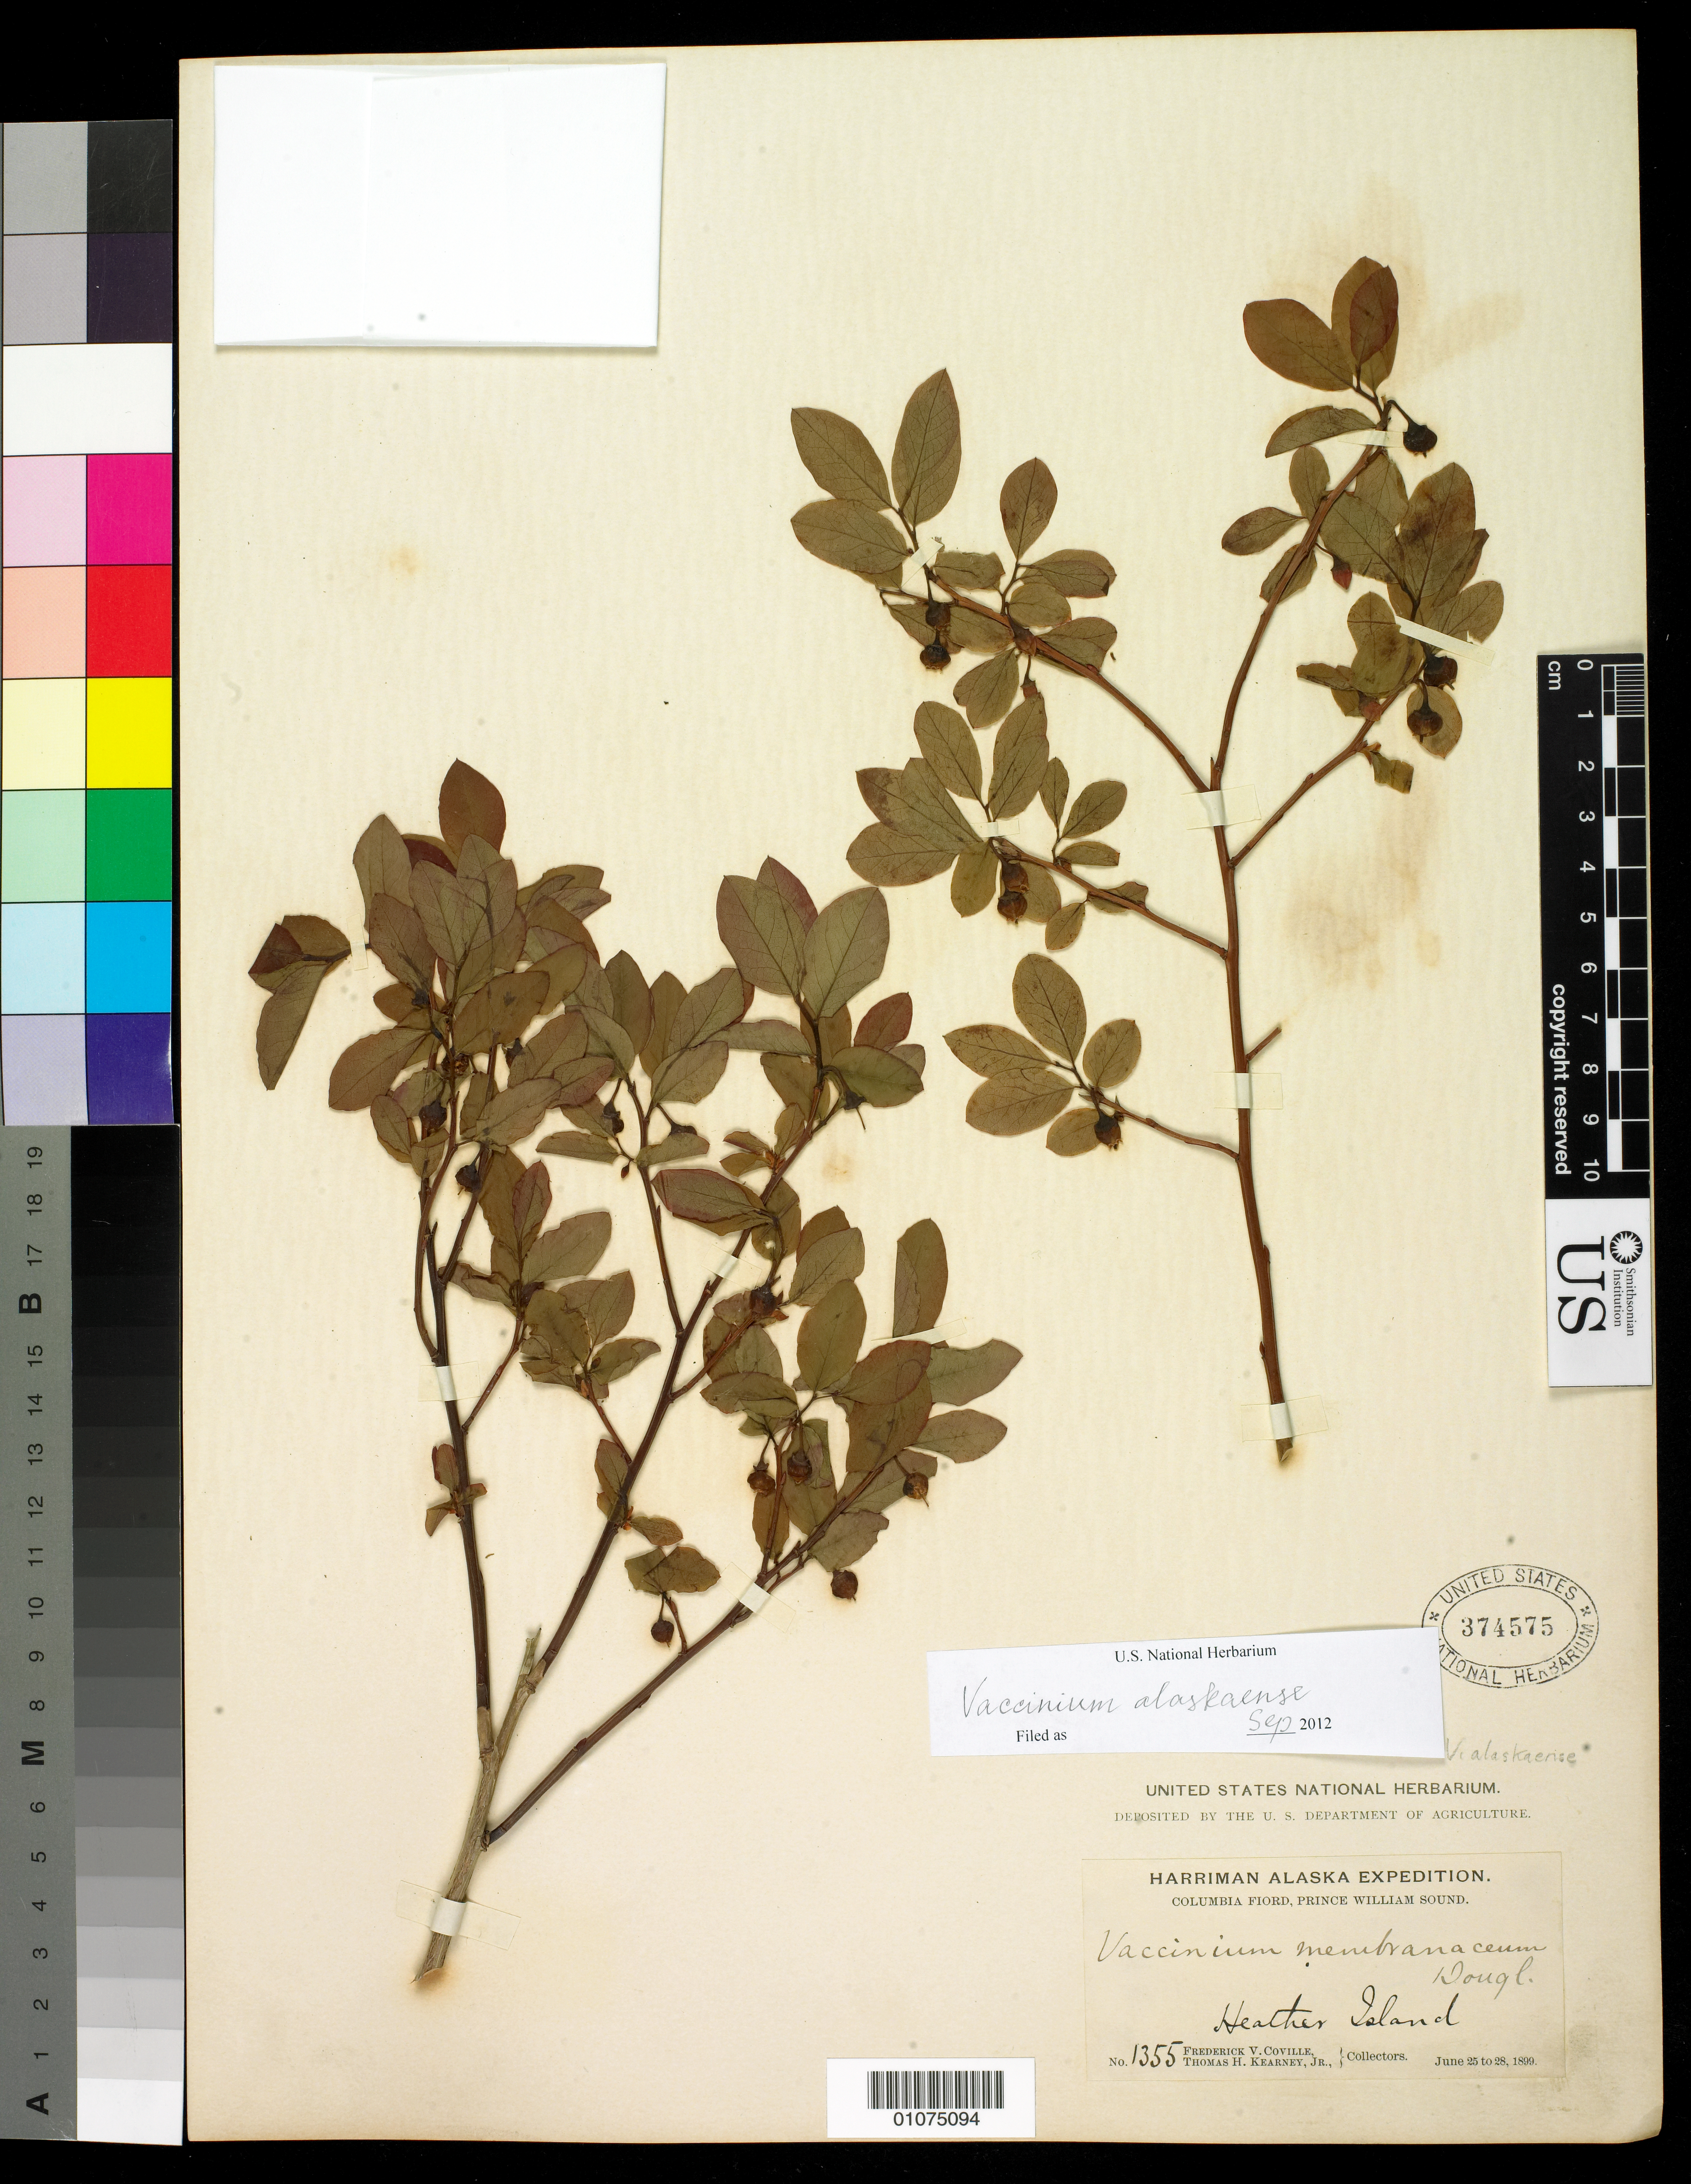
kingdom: Plantae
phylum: Tracheophyta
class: Magnoliopsida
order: Ericales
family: Ericaceae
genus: Vaccinium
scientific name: Vaccinium alaskaense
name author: Howell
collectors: F. V. Coville & T. H. Kearney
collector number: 1355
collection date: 1899-06-25/1899-06-28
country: United States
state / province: Alaska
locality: Columbia Fiord, Heather Island, Prince William Sound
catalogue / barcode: US 374575